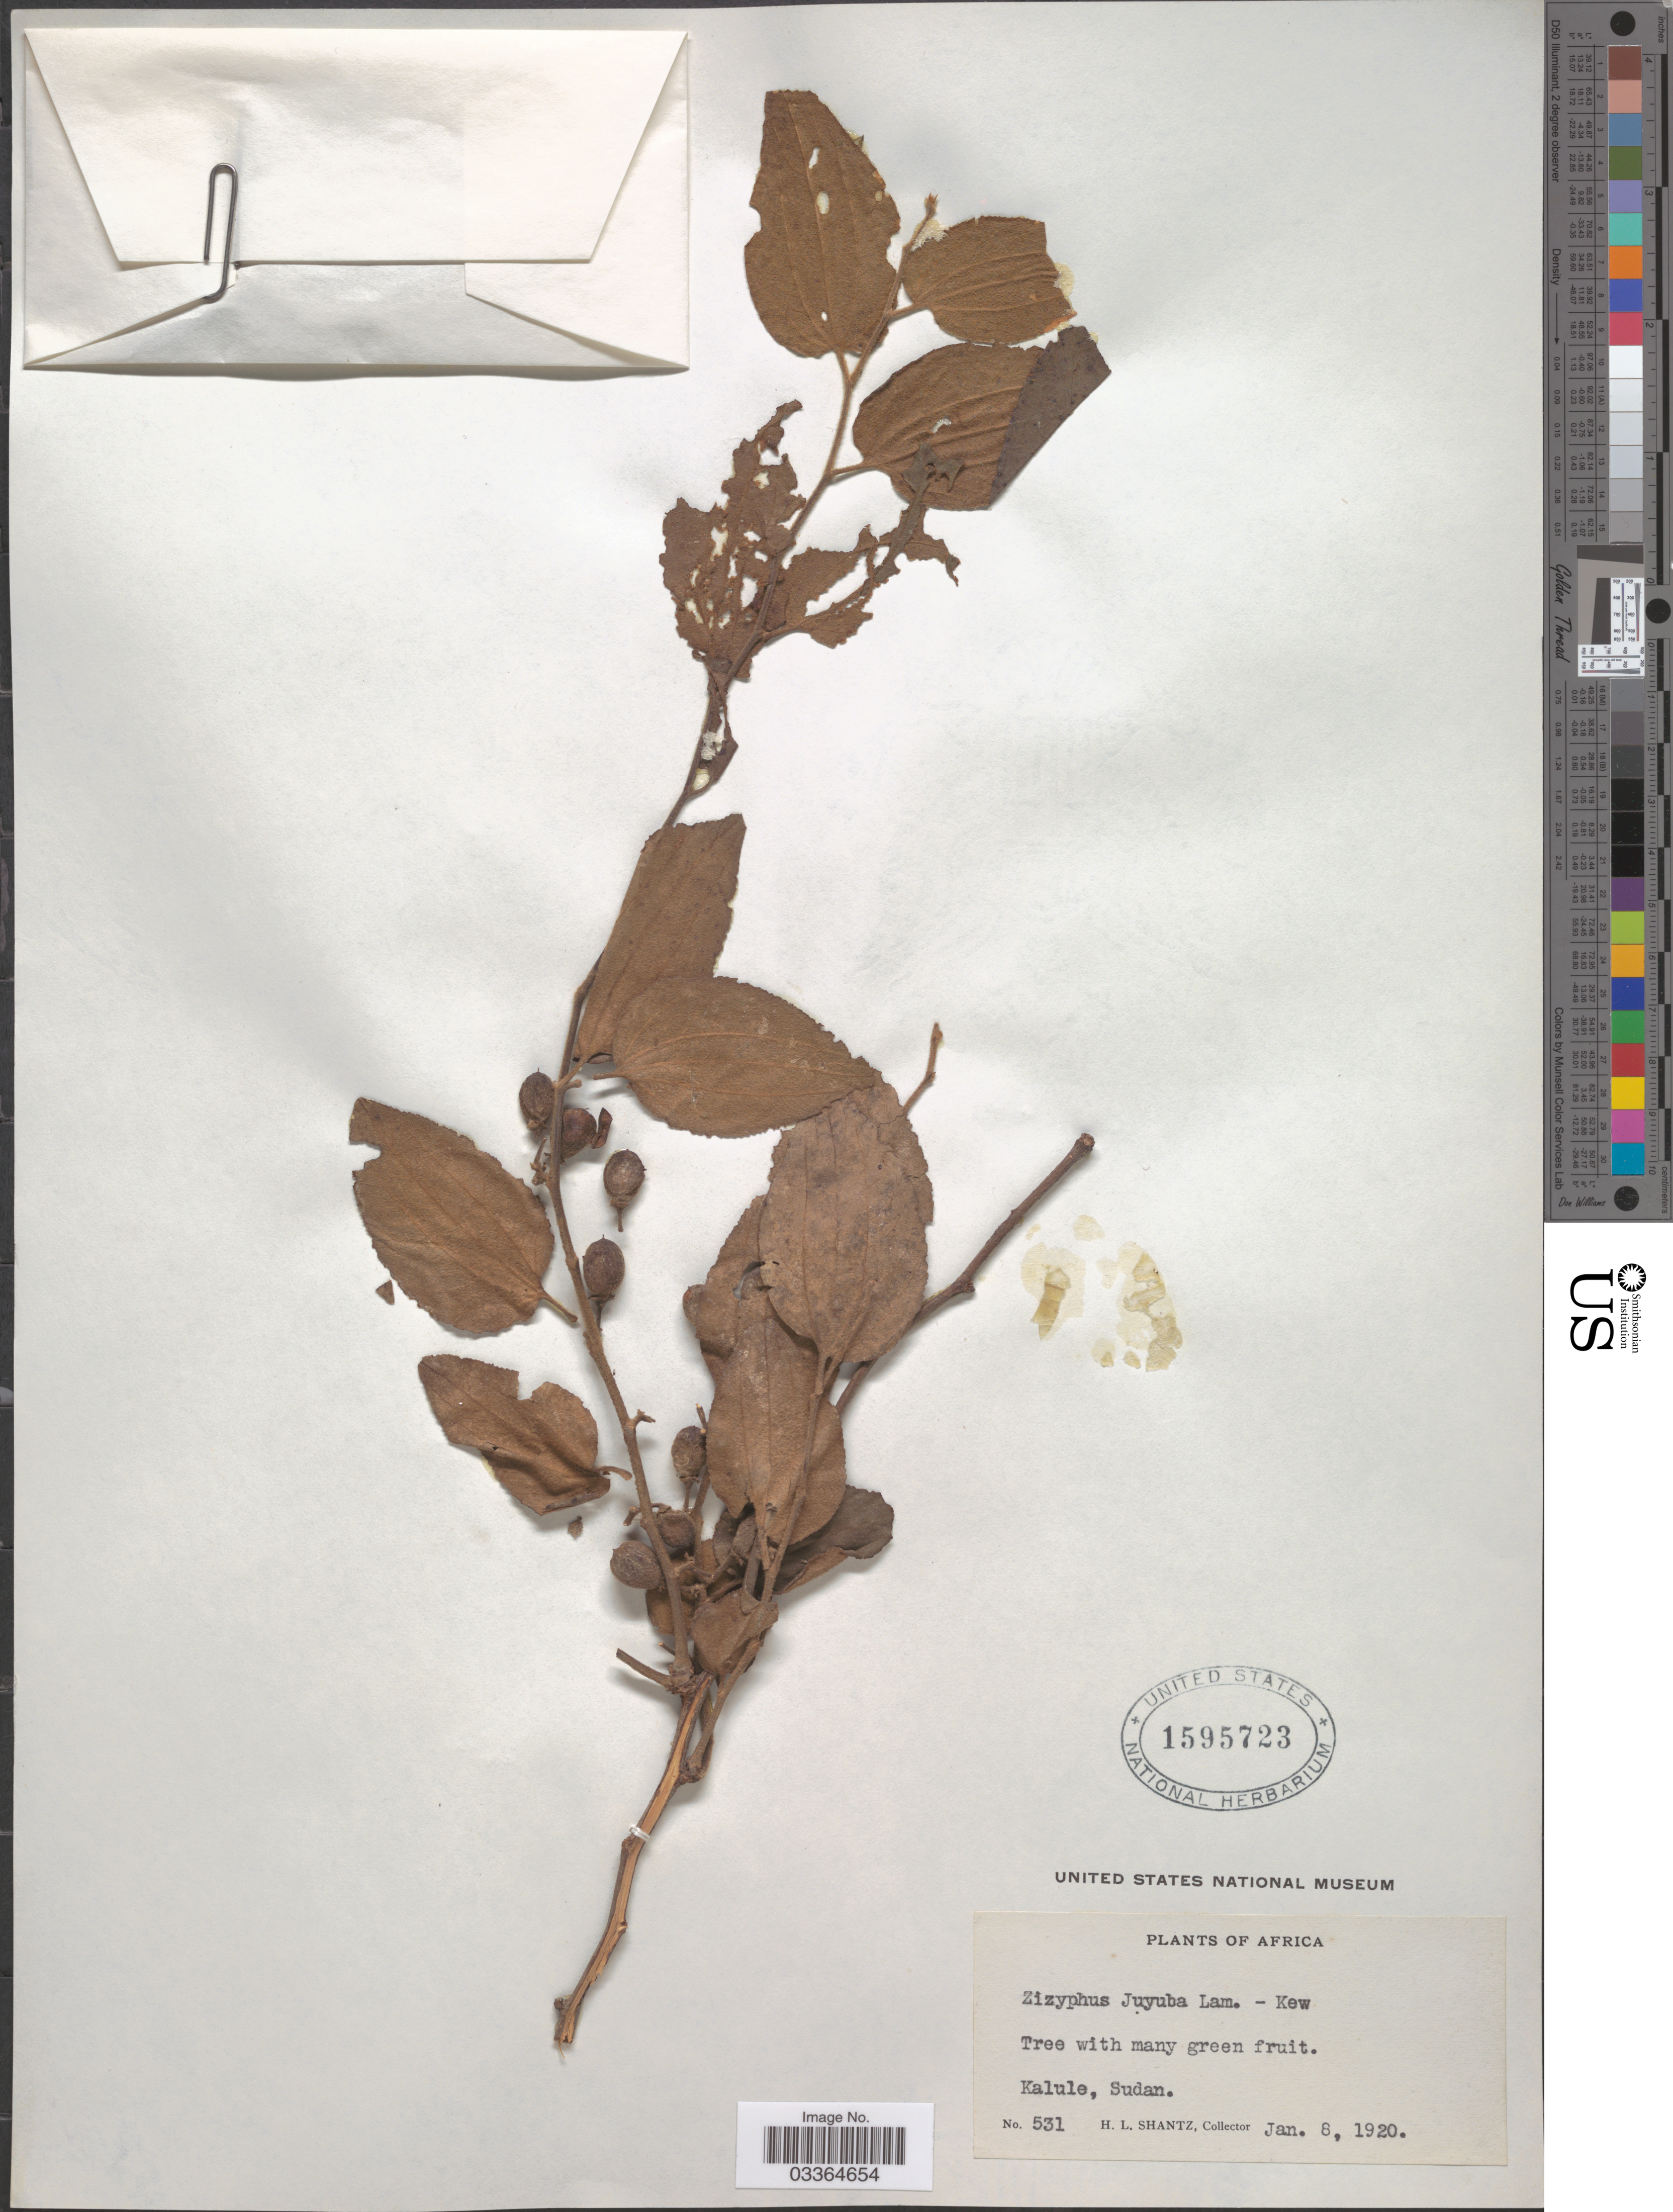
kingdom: Plantae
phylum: Tracheophyta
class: Magnoliopsida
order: Rosales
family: Rhamnaceae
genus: Ziziphus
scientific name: Ziziphus mauritiana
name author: Lam.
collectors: H. Shantz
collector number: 531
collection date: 1920-01-08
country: Sudan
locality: Kalule, Sudan.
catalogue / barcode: US 1595723